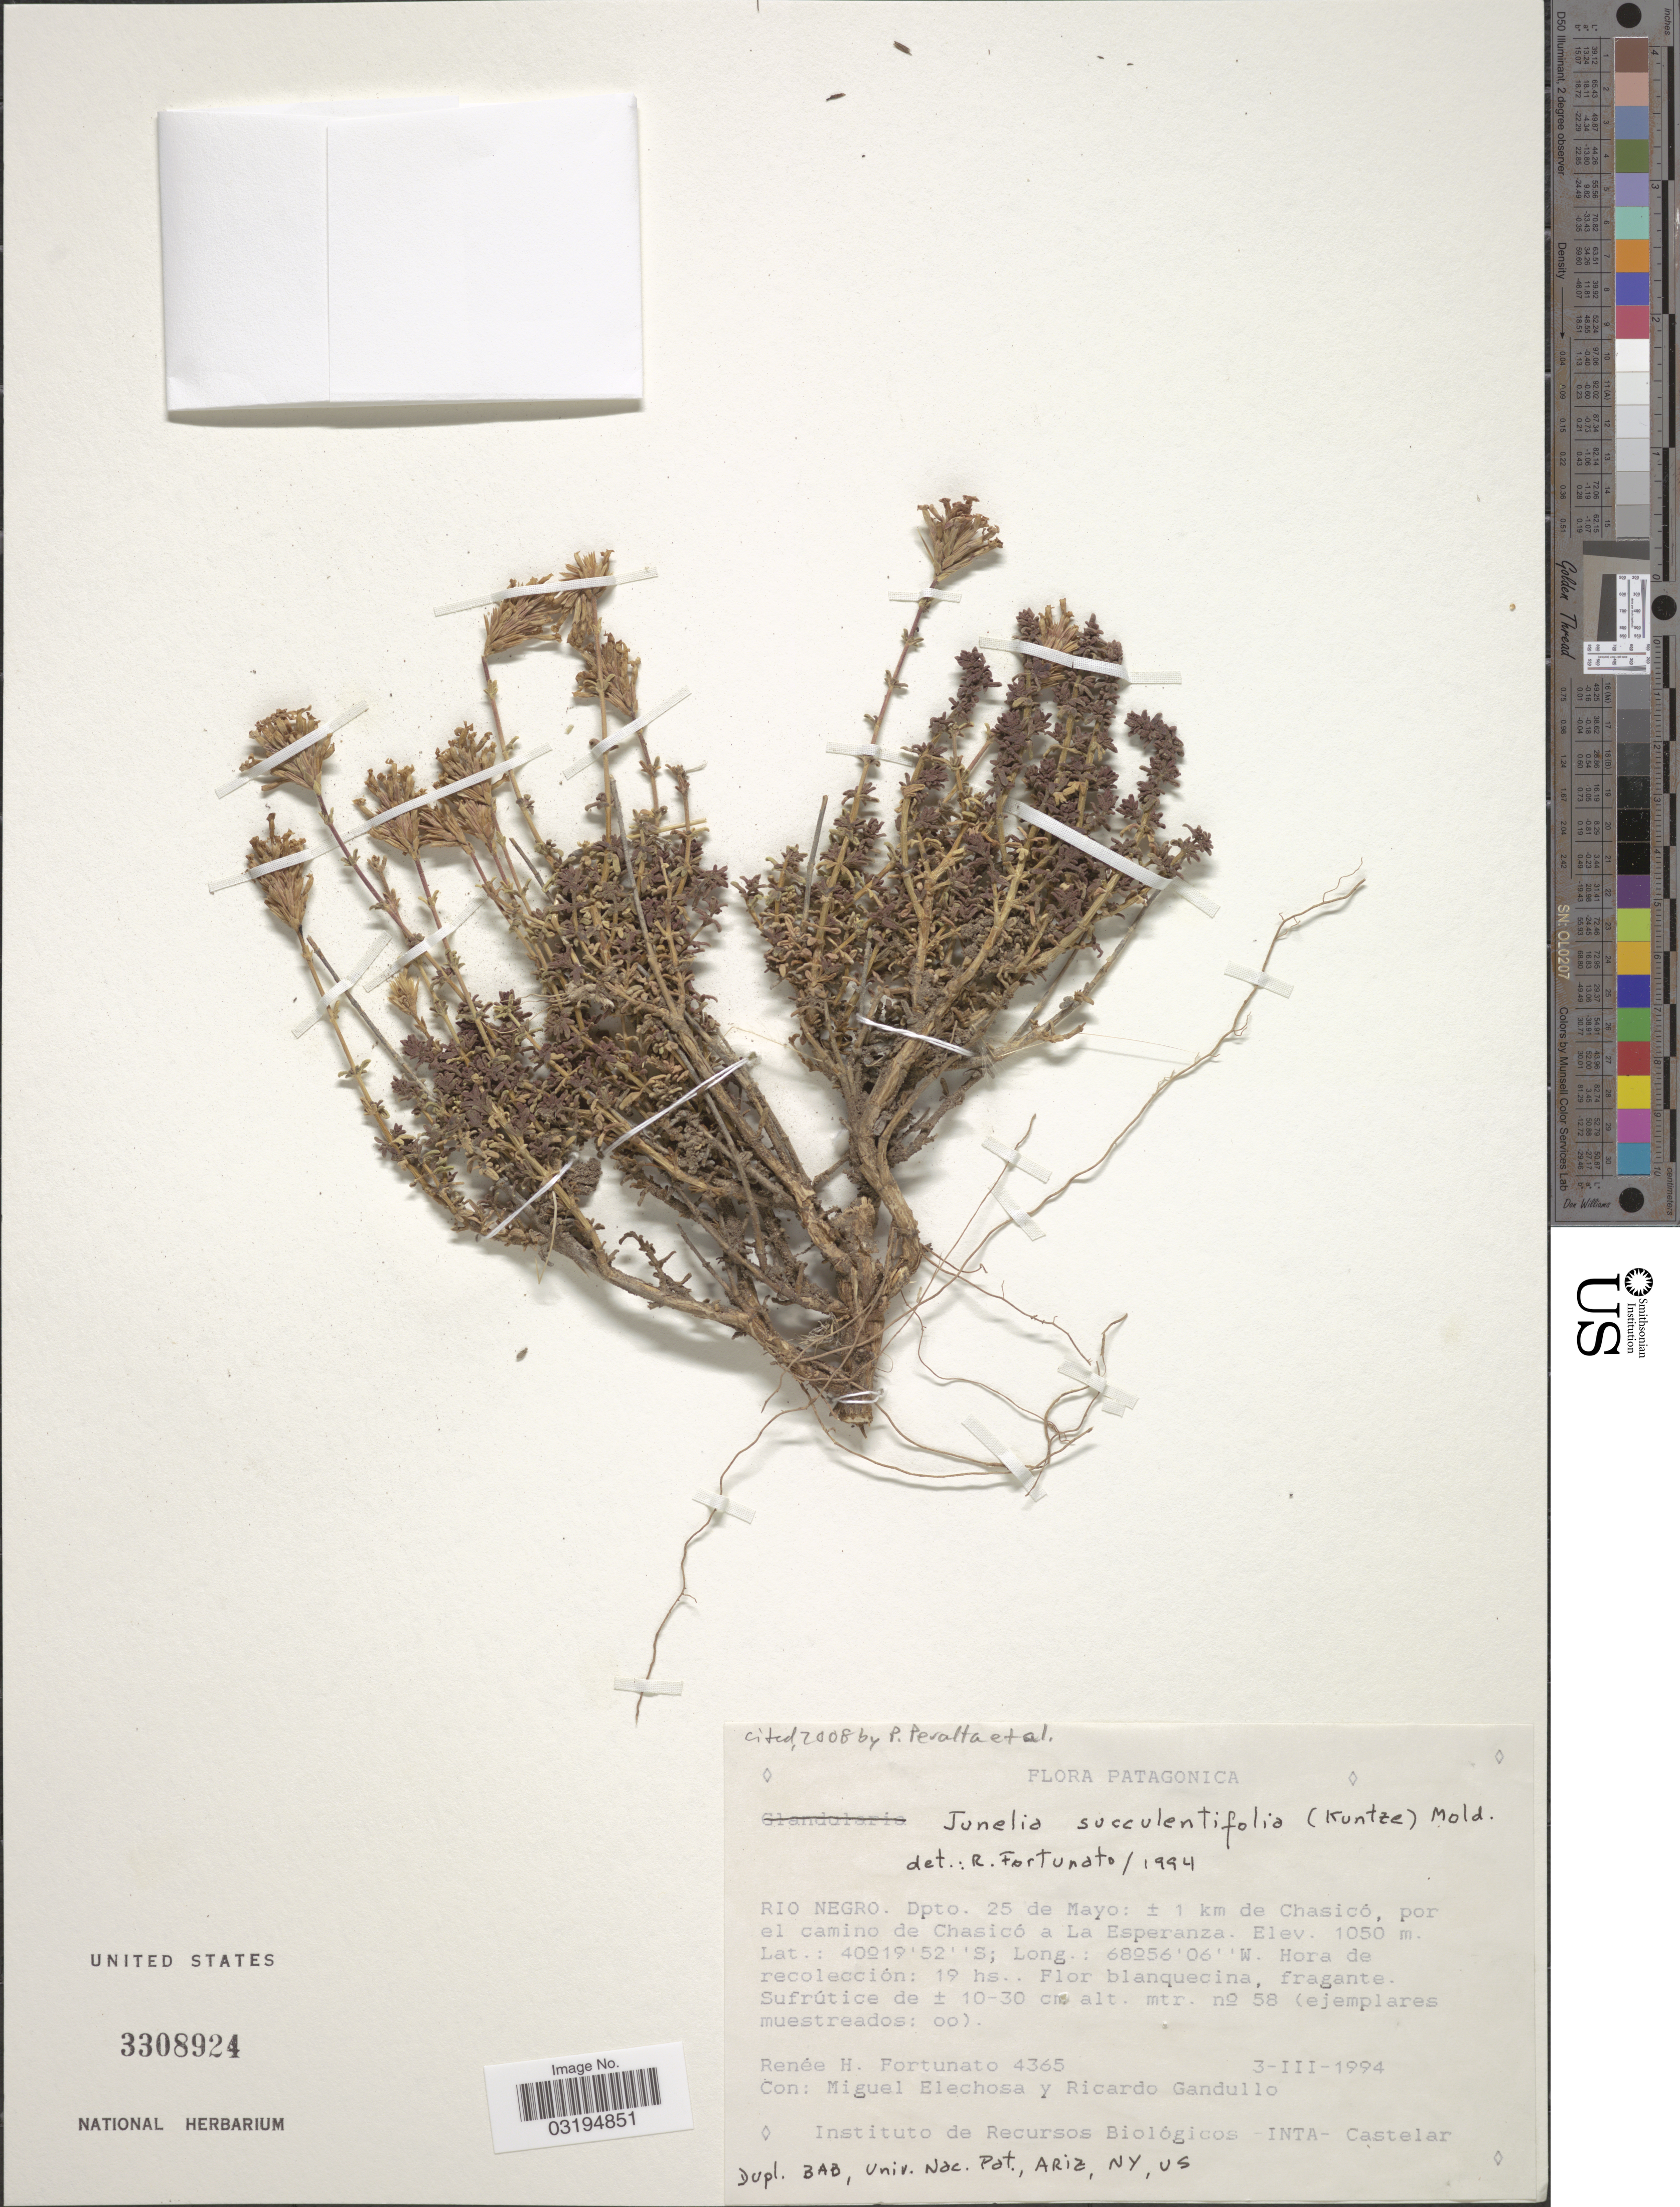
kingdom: Plantae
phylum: Tracheophyta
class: Magnoliopsida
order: Lamiales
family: Verbenaceae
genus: Junellia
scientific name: Junellia succulentifolia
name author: (Kuntze) Moldenke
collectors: R. H. Fortunato, M. Elechosa & R. Gandullo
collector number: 4365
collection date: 1994-03-03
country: Argentina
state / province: Rio Negro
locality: Patagonica. Dpto. 25 de Mayo: ± 1 km de Chasicó, por el camino de Chasicó a La Esperanza.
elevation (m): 1050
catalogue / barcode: US 3308924